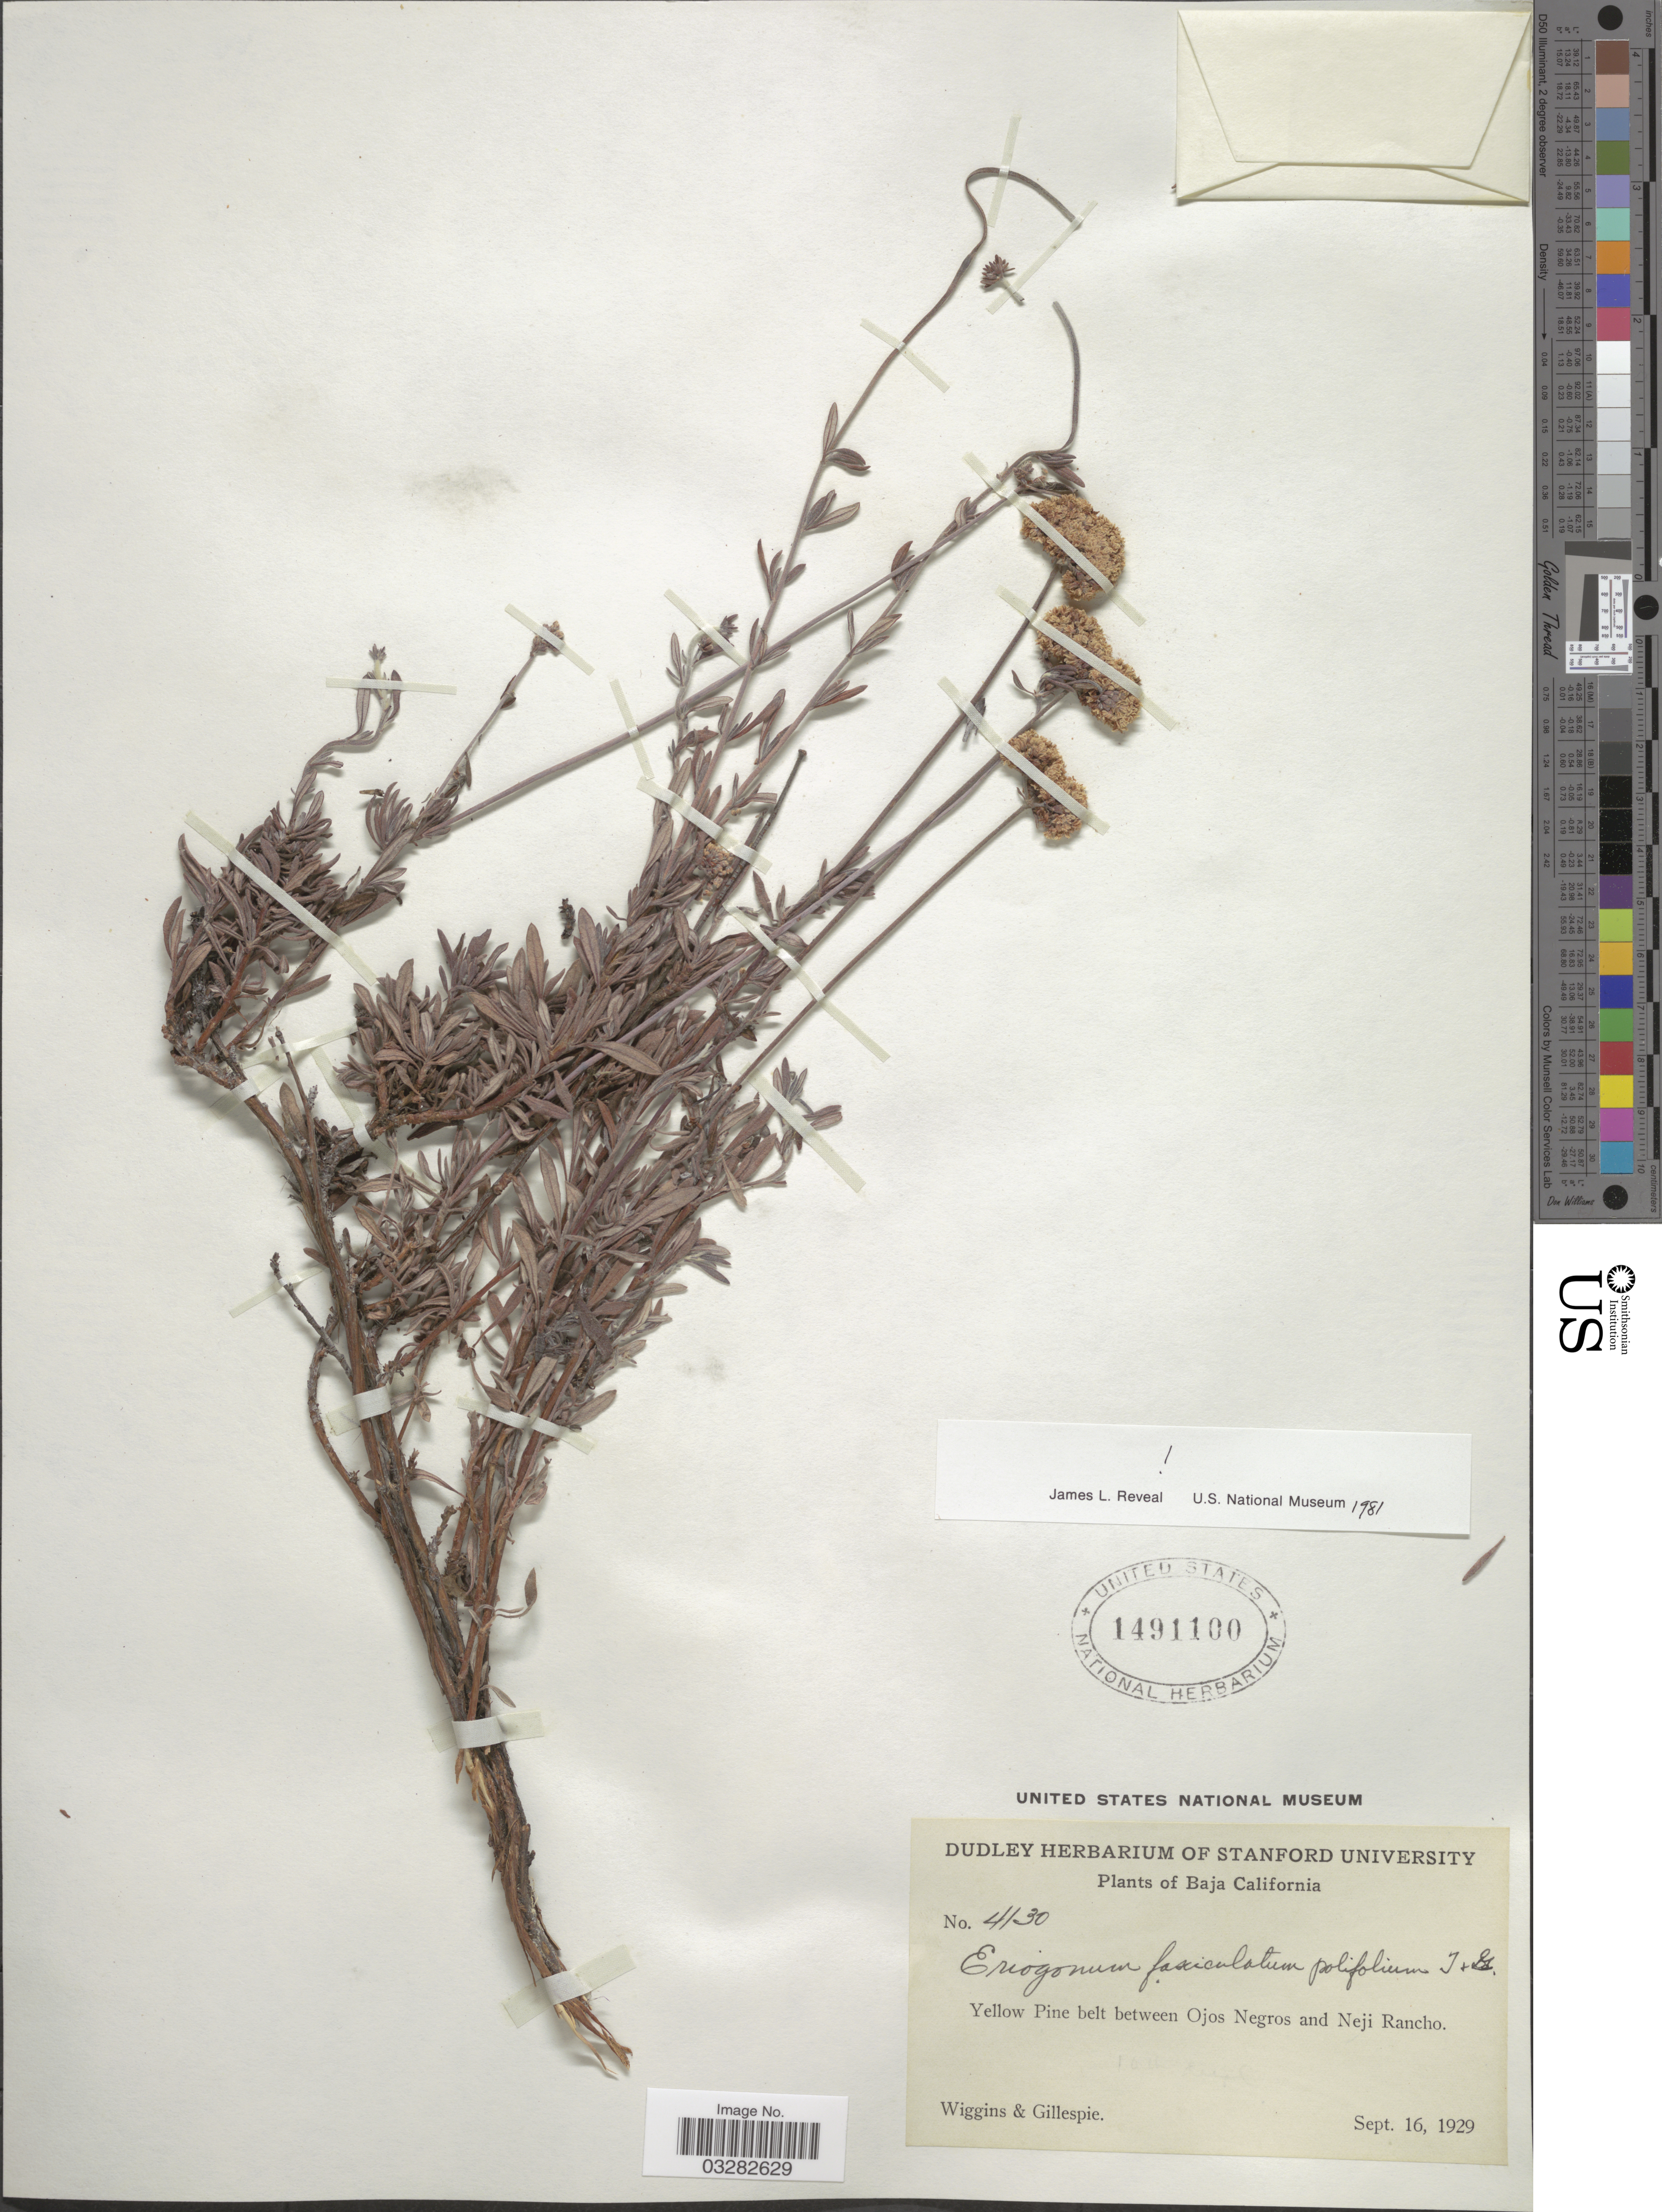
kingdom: Plantae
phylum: Tracheophyta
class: Magnoliopsida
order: Caryophyllales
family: Polygonaceae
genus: Eriogonum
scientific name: Eriogonum fasciculatum var. polifolium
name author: (Benth.) Torr. & A. Gray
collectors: -- Wiggins & -- Gillespie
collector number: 4130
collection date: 1929-09-16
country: Mexico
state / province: Baja California Norte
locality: Yellow Pine belt between Ojos Negros and Neji Rancho.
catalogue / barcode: US 1491100